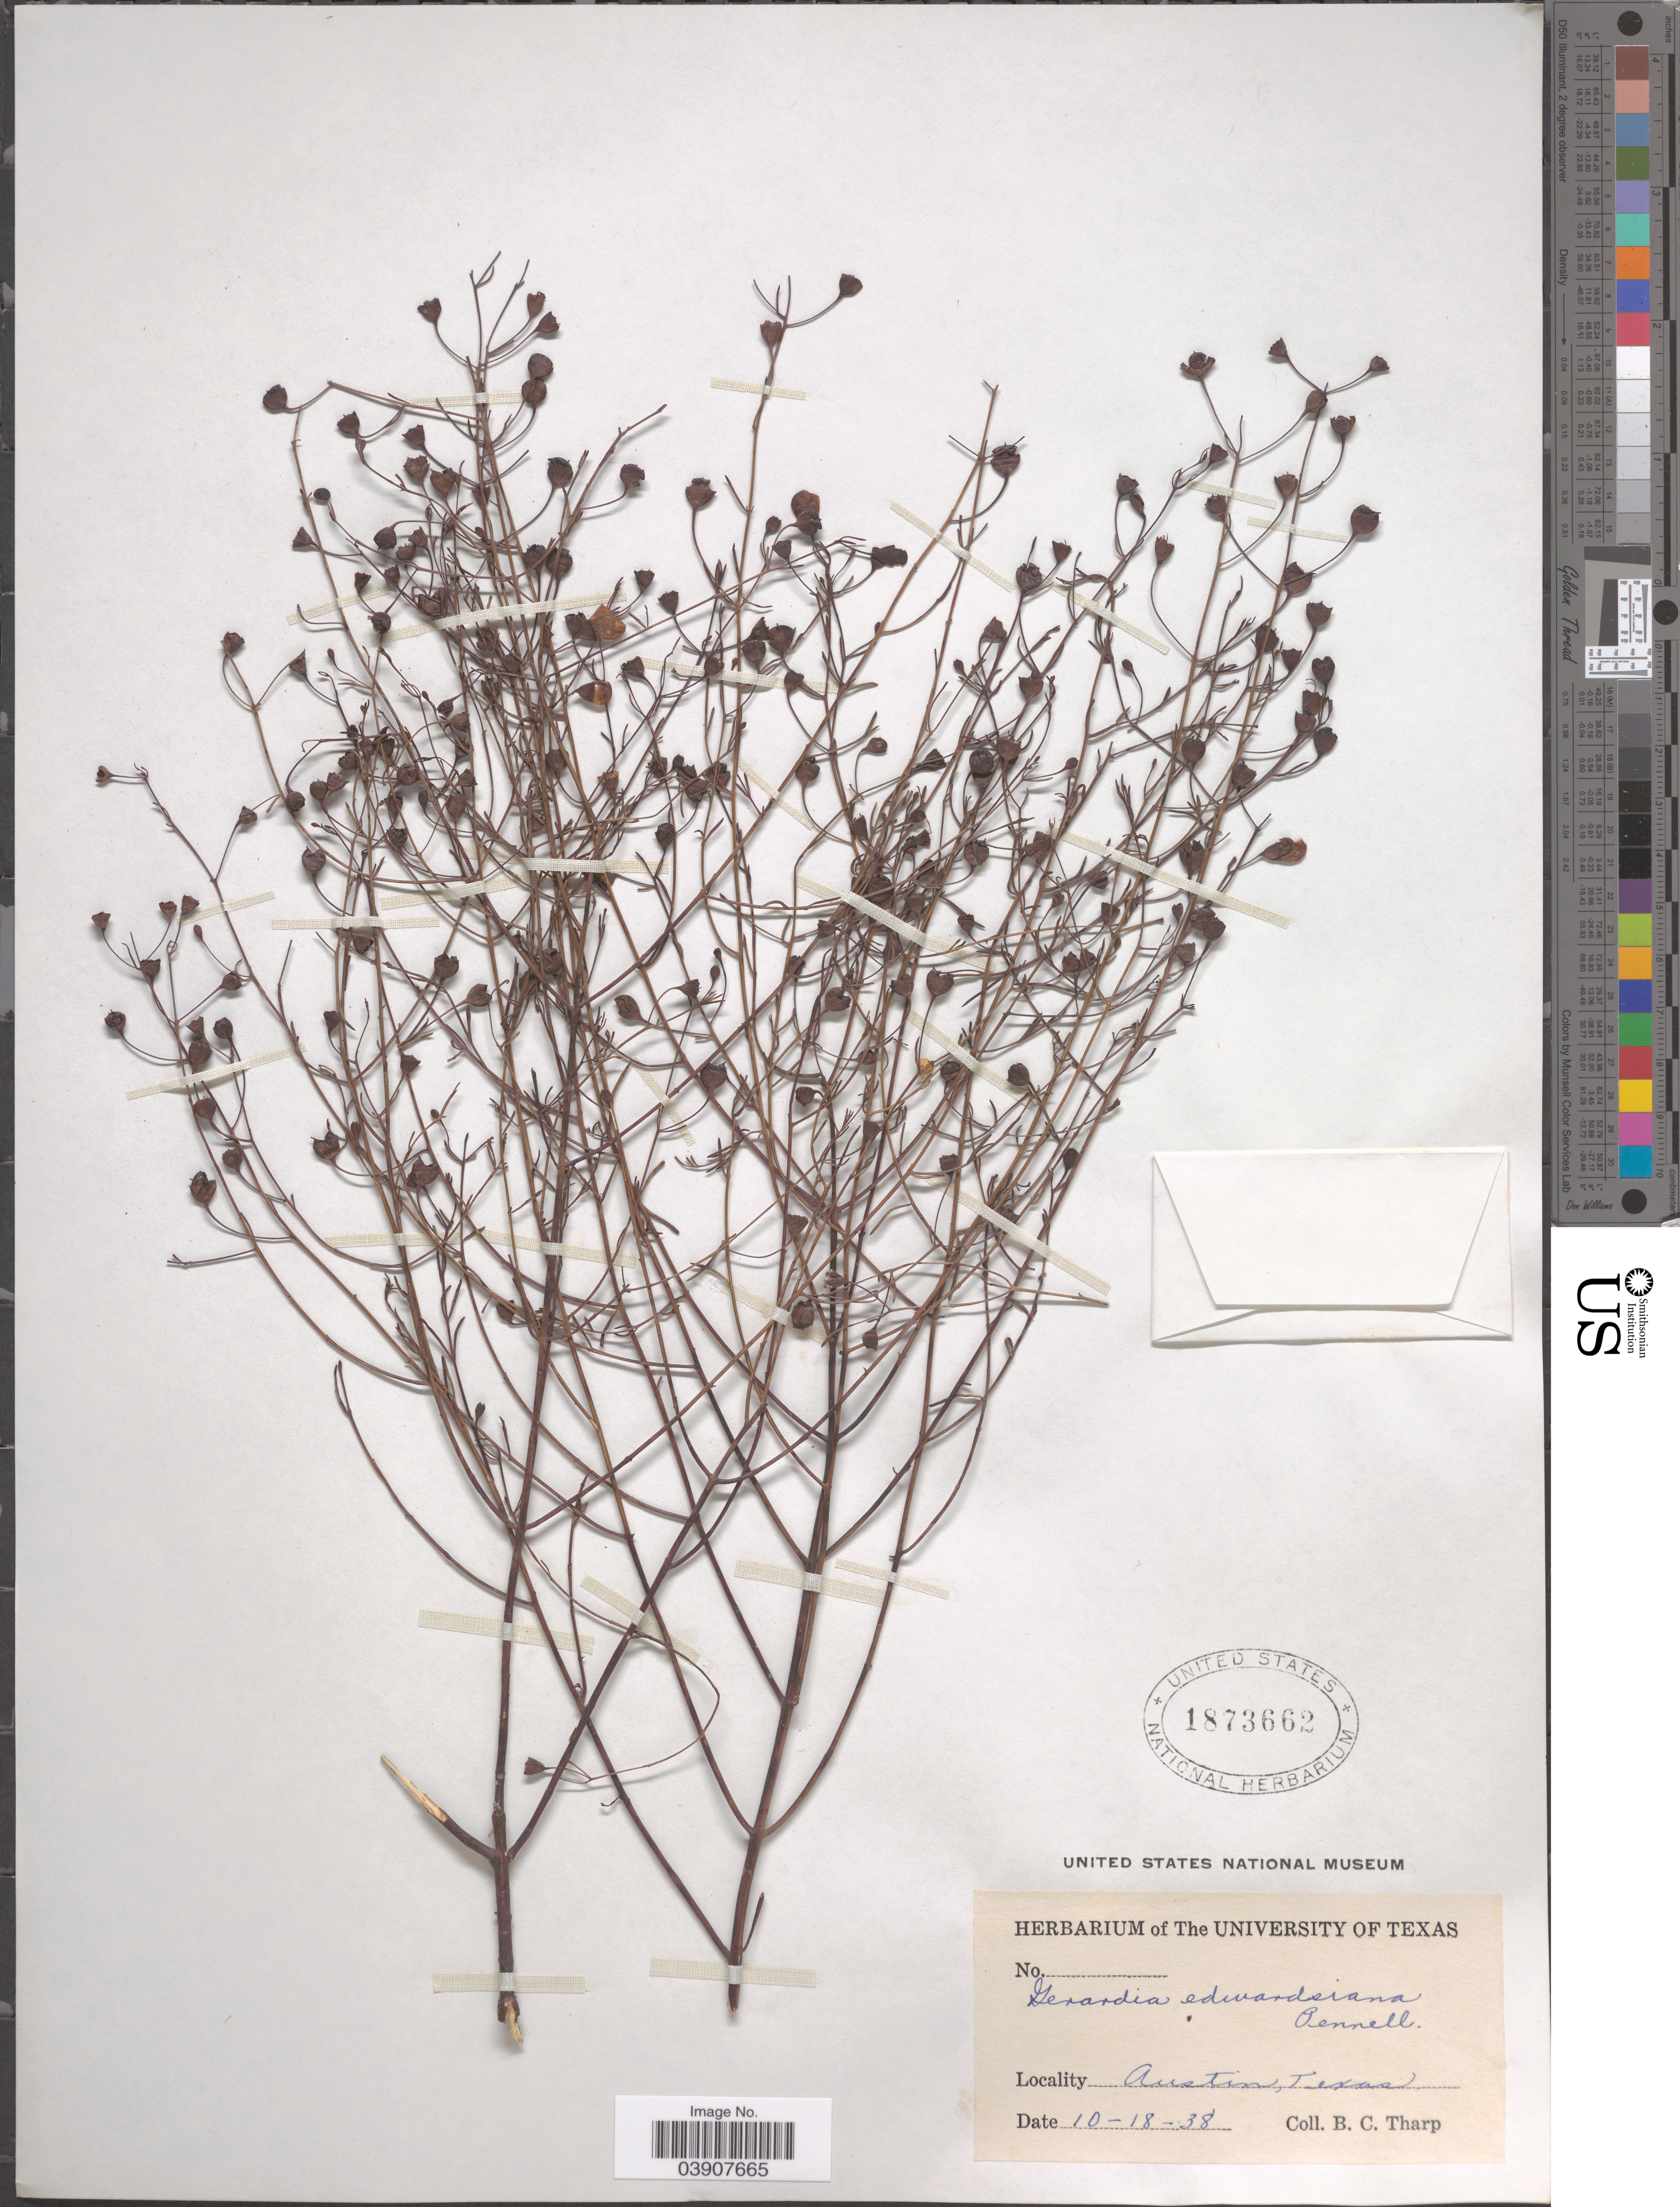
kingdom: Plantae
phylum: Tracheophyta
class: Magnoliopsida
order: Lamiales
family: Orobanchaceae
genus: Agalinis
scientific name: Agalinis edwardsiana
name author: Pennell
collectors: B. C. Tharp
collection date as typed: Transcribed d/m/y: 18/10/38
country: United States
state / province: Texas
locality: Austin.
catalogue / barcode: US 1873662